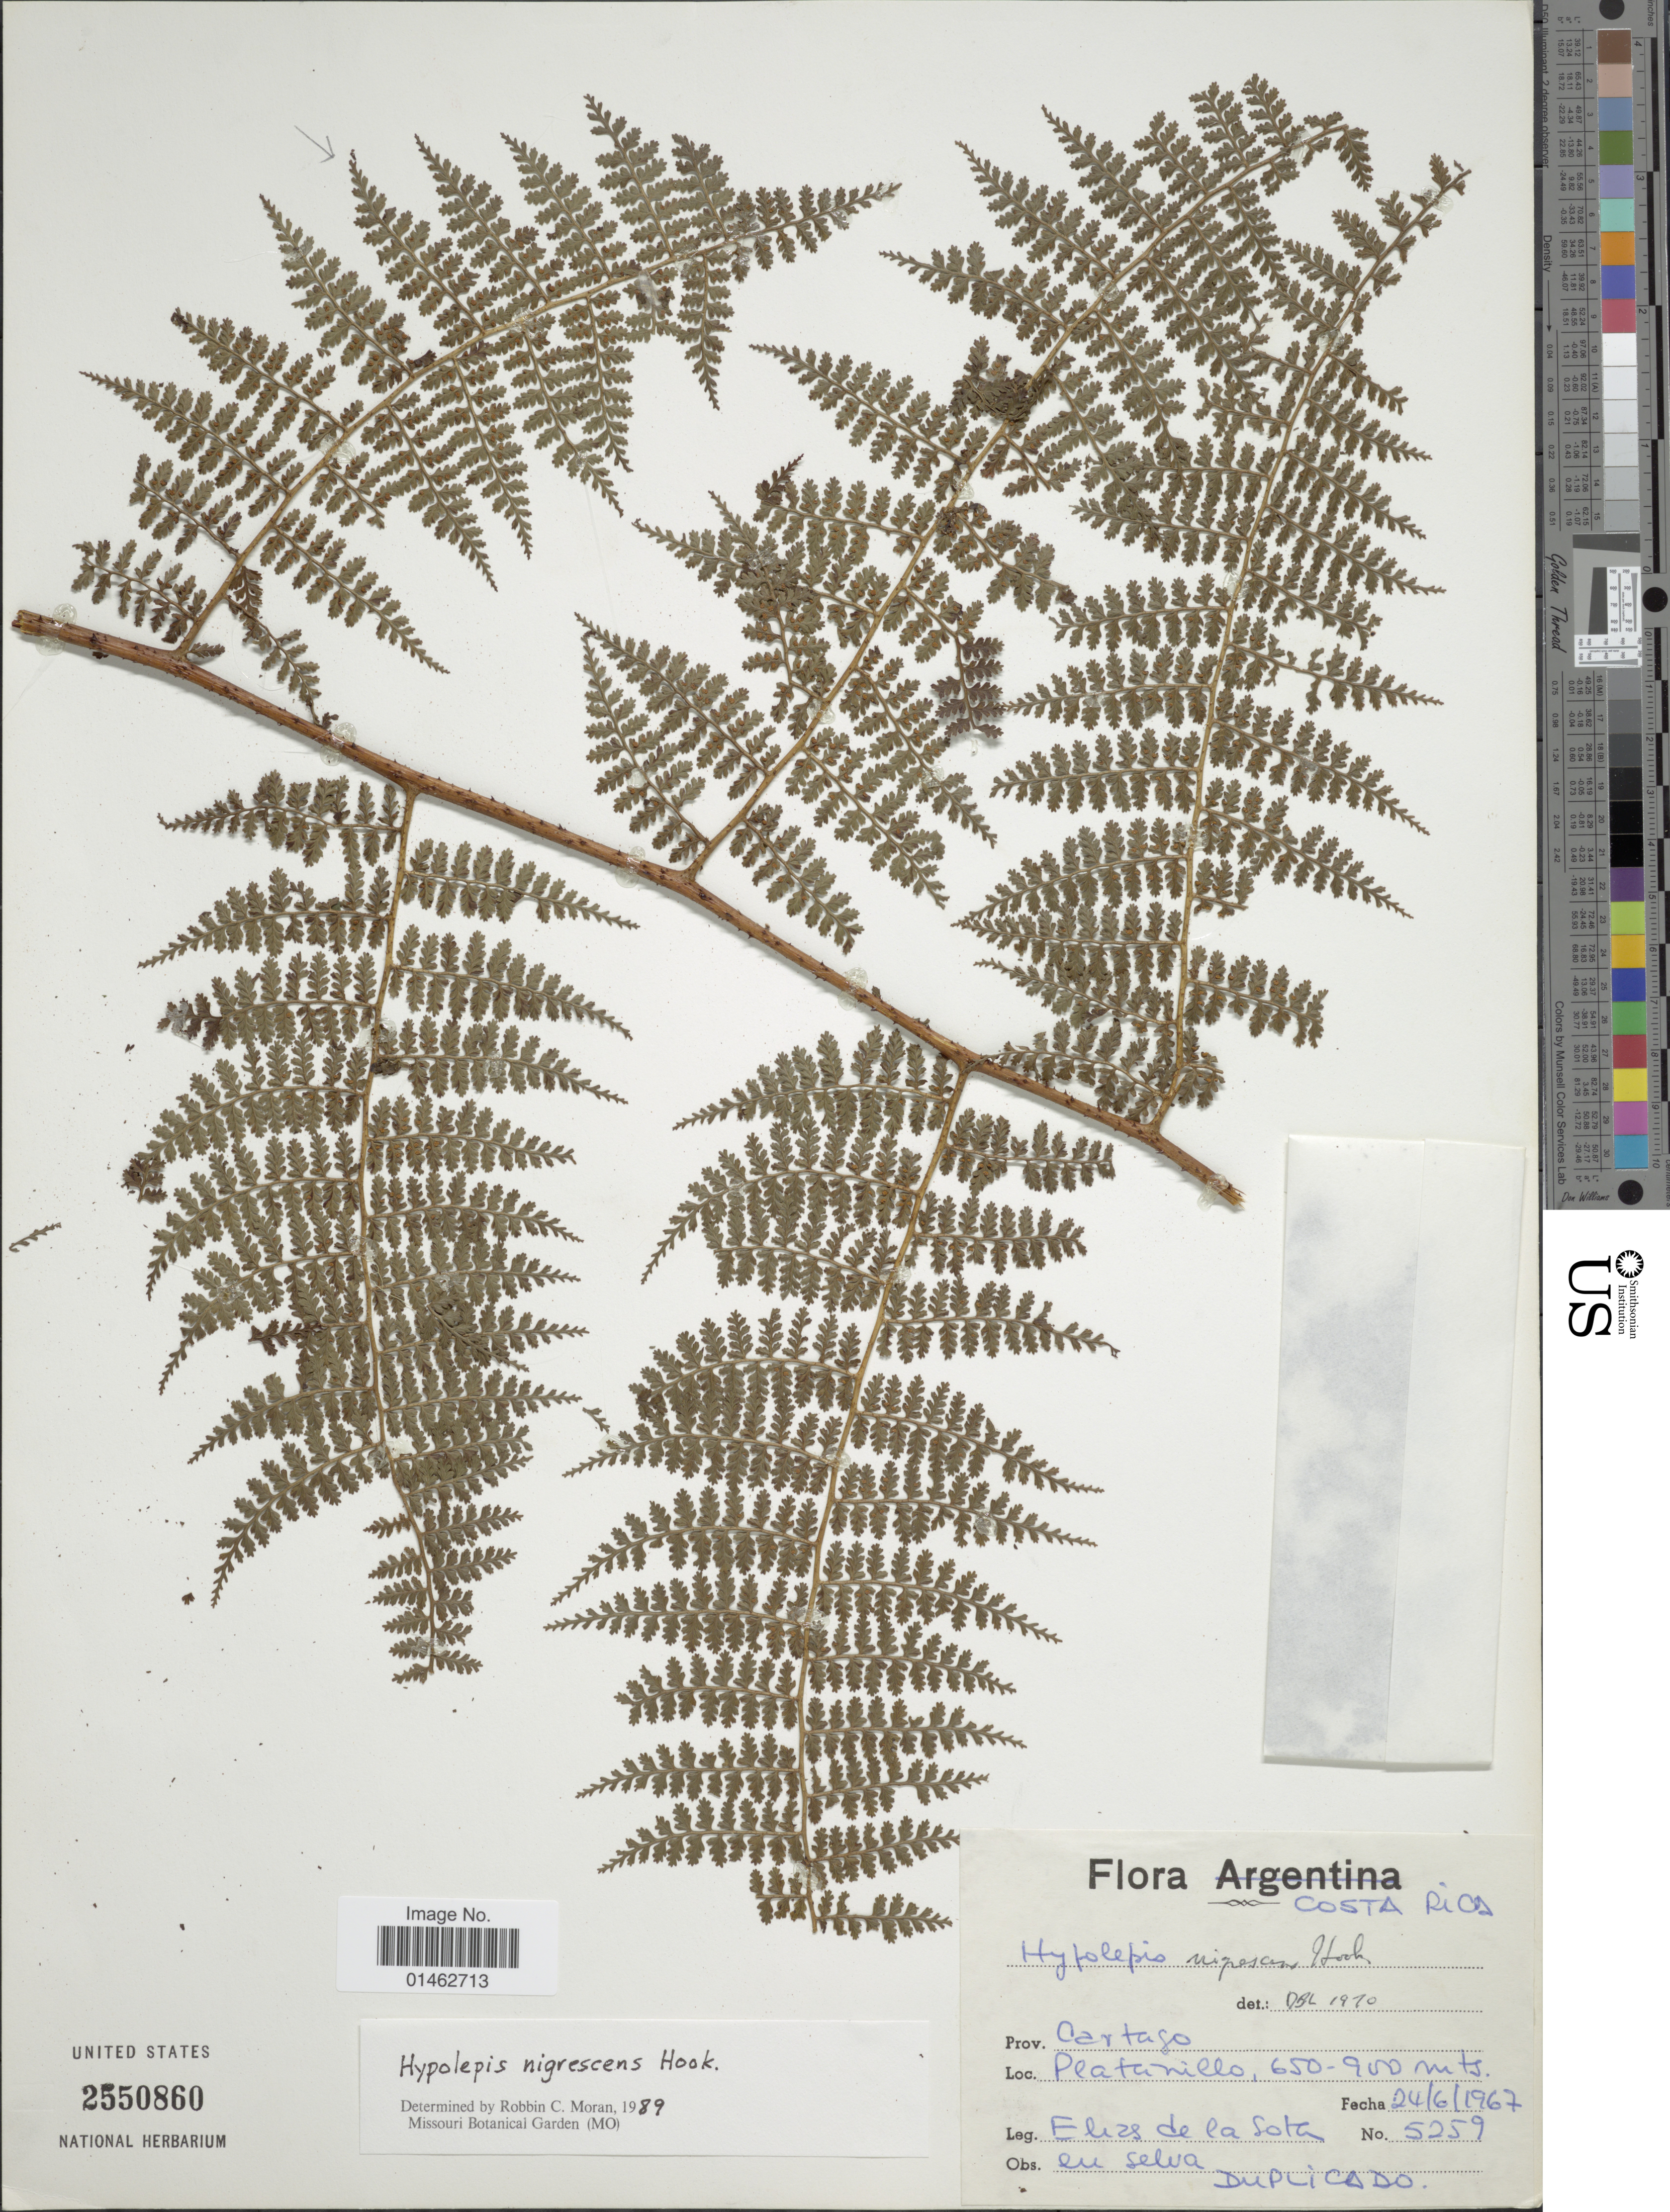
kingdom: Plantae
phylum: Tracheophyta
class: Polypodiopsida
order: Polypodiales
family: Dennstaedtiaceae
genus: Hypolepis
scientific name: Hypolepis nigrescens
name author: Hook.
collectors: E. R. de la Sota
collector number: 5259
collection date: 1967-06-24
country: Costa Rica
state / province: Cartago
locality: Platanillo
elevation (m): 650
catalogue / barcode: US 2550860